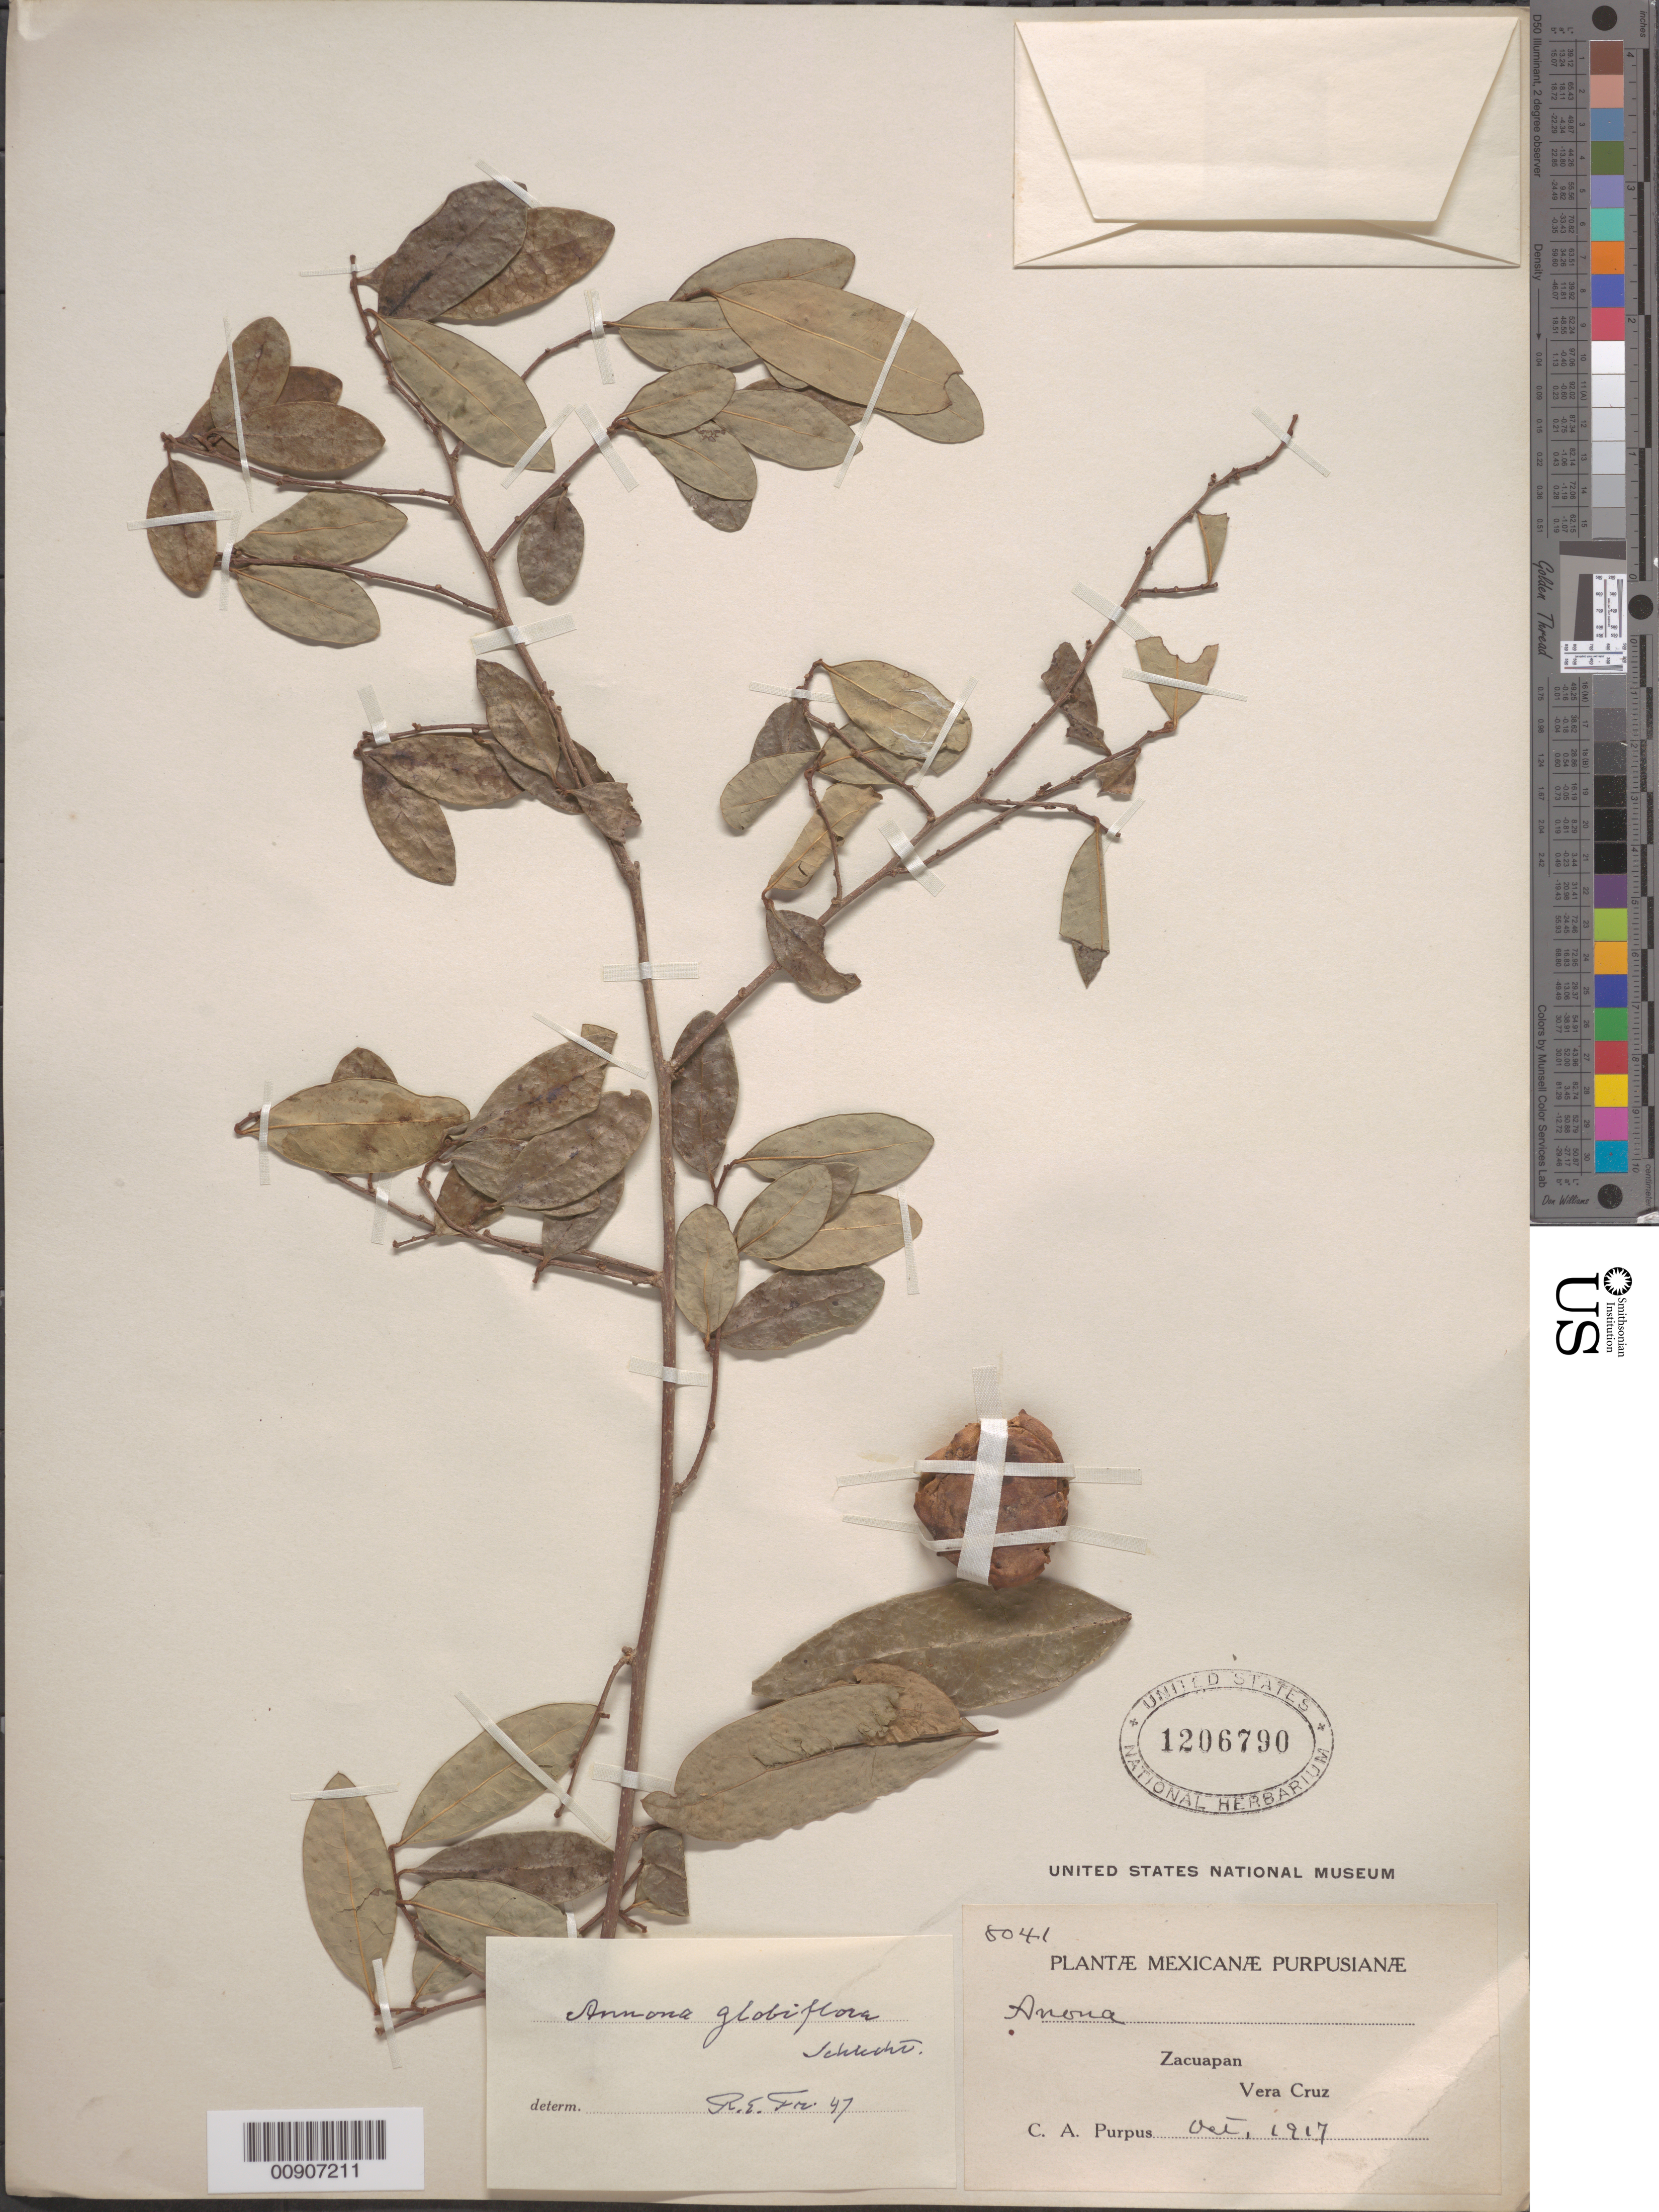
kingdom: Plantae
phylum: Tracheophyta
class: Magnoliopsida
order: Magnoliales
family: Annonaceae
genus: Annona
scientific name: Annona globiflora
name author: Schltdl.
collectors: C. A. Purpus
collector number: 8041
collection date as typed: Oct 1917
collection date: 1917-10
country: Mexico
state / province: Veracruz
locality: Zacuapan, Veracruz.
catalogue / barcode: US 1206790